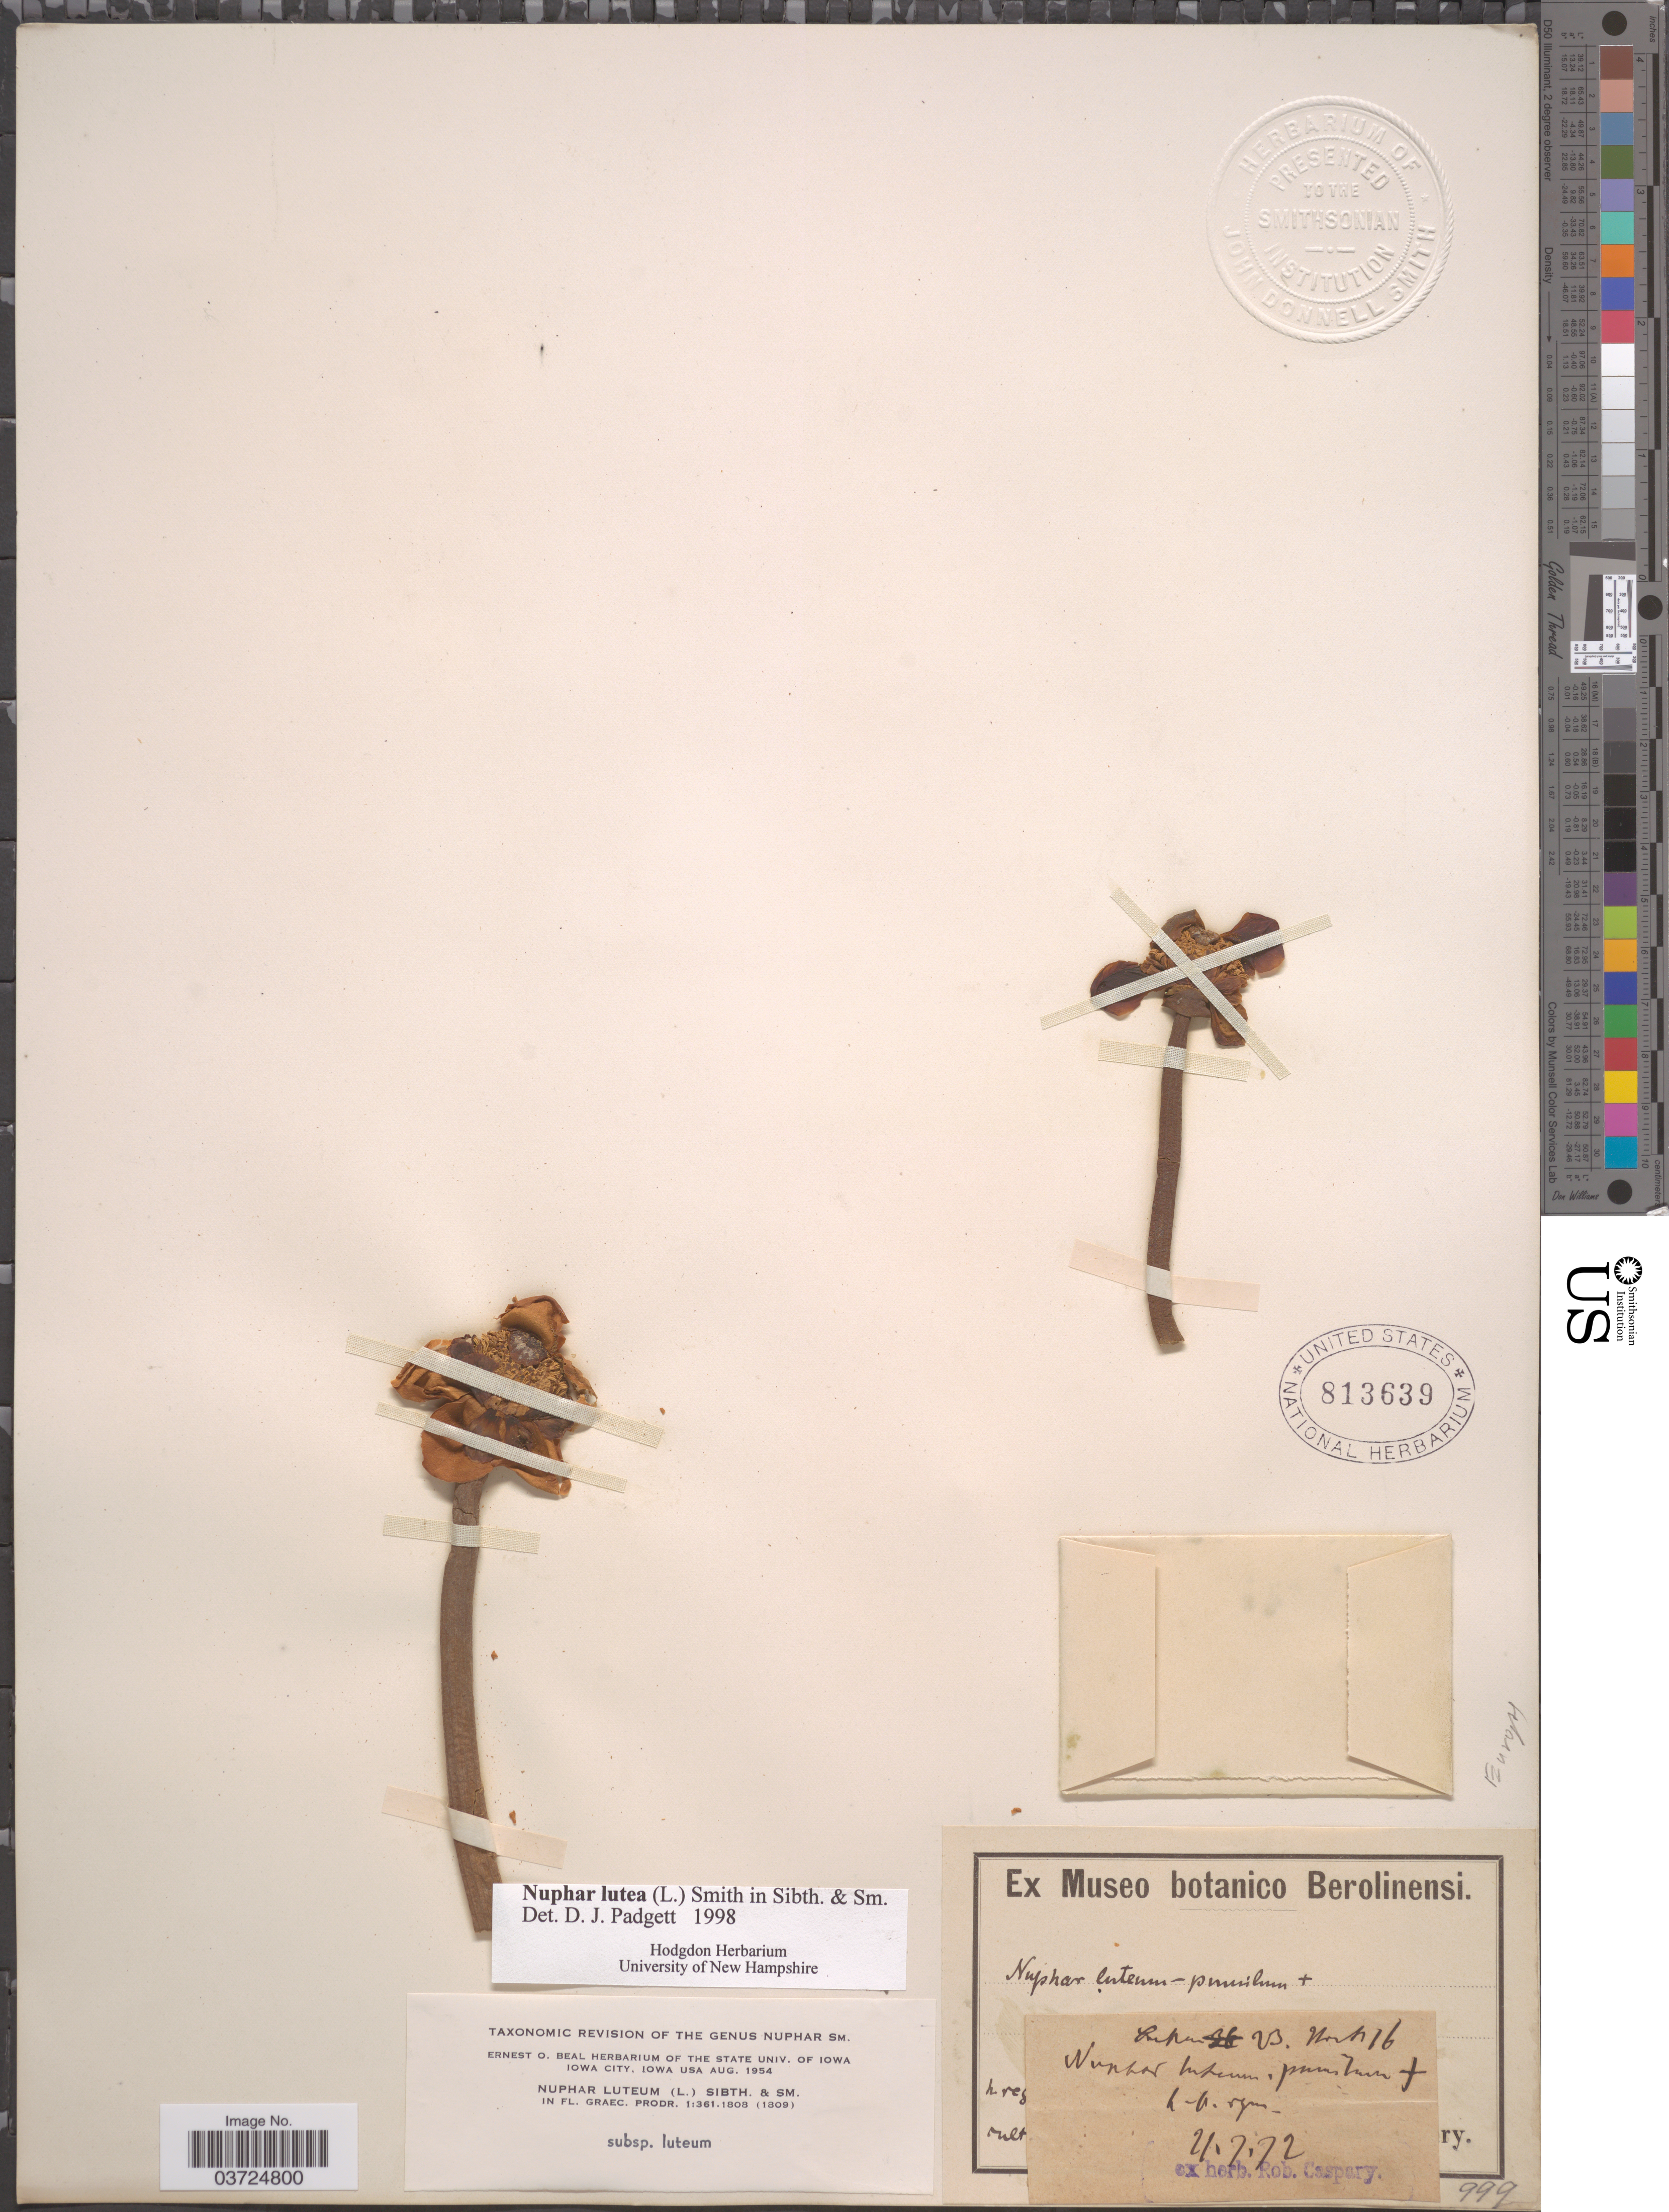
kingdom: Plantae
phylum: Tracheophyta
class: Magnoliopsida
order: Nymphaeales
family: Nymphaeaceae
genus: Nuphar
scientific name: Nuphar lutea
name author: (L.) Sm.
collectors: ex herb. Rob. Caspary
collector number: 999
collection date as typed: Transcribed d/m/y: 21/7/72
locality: Europe. [illegible text]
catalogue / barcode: US 813639